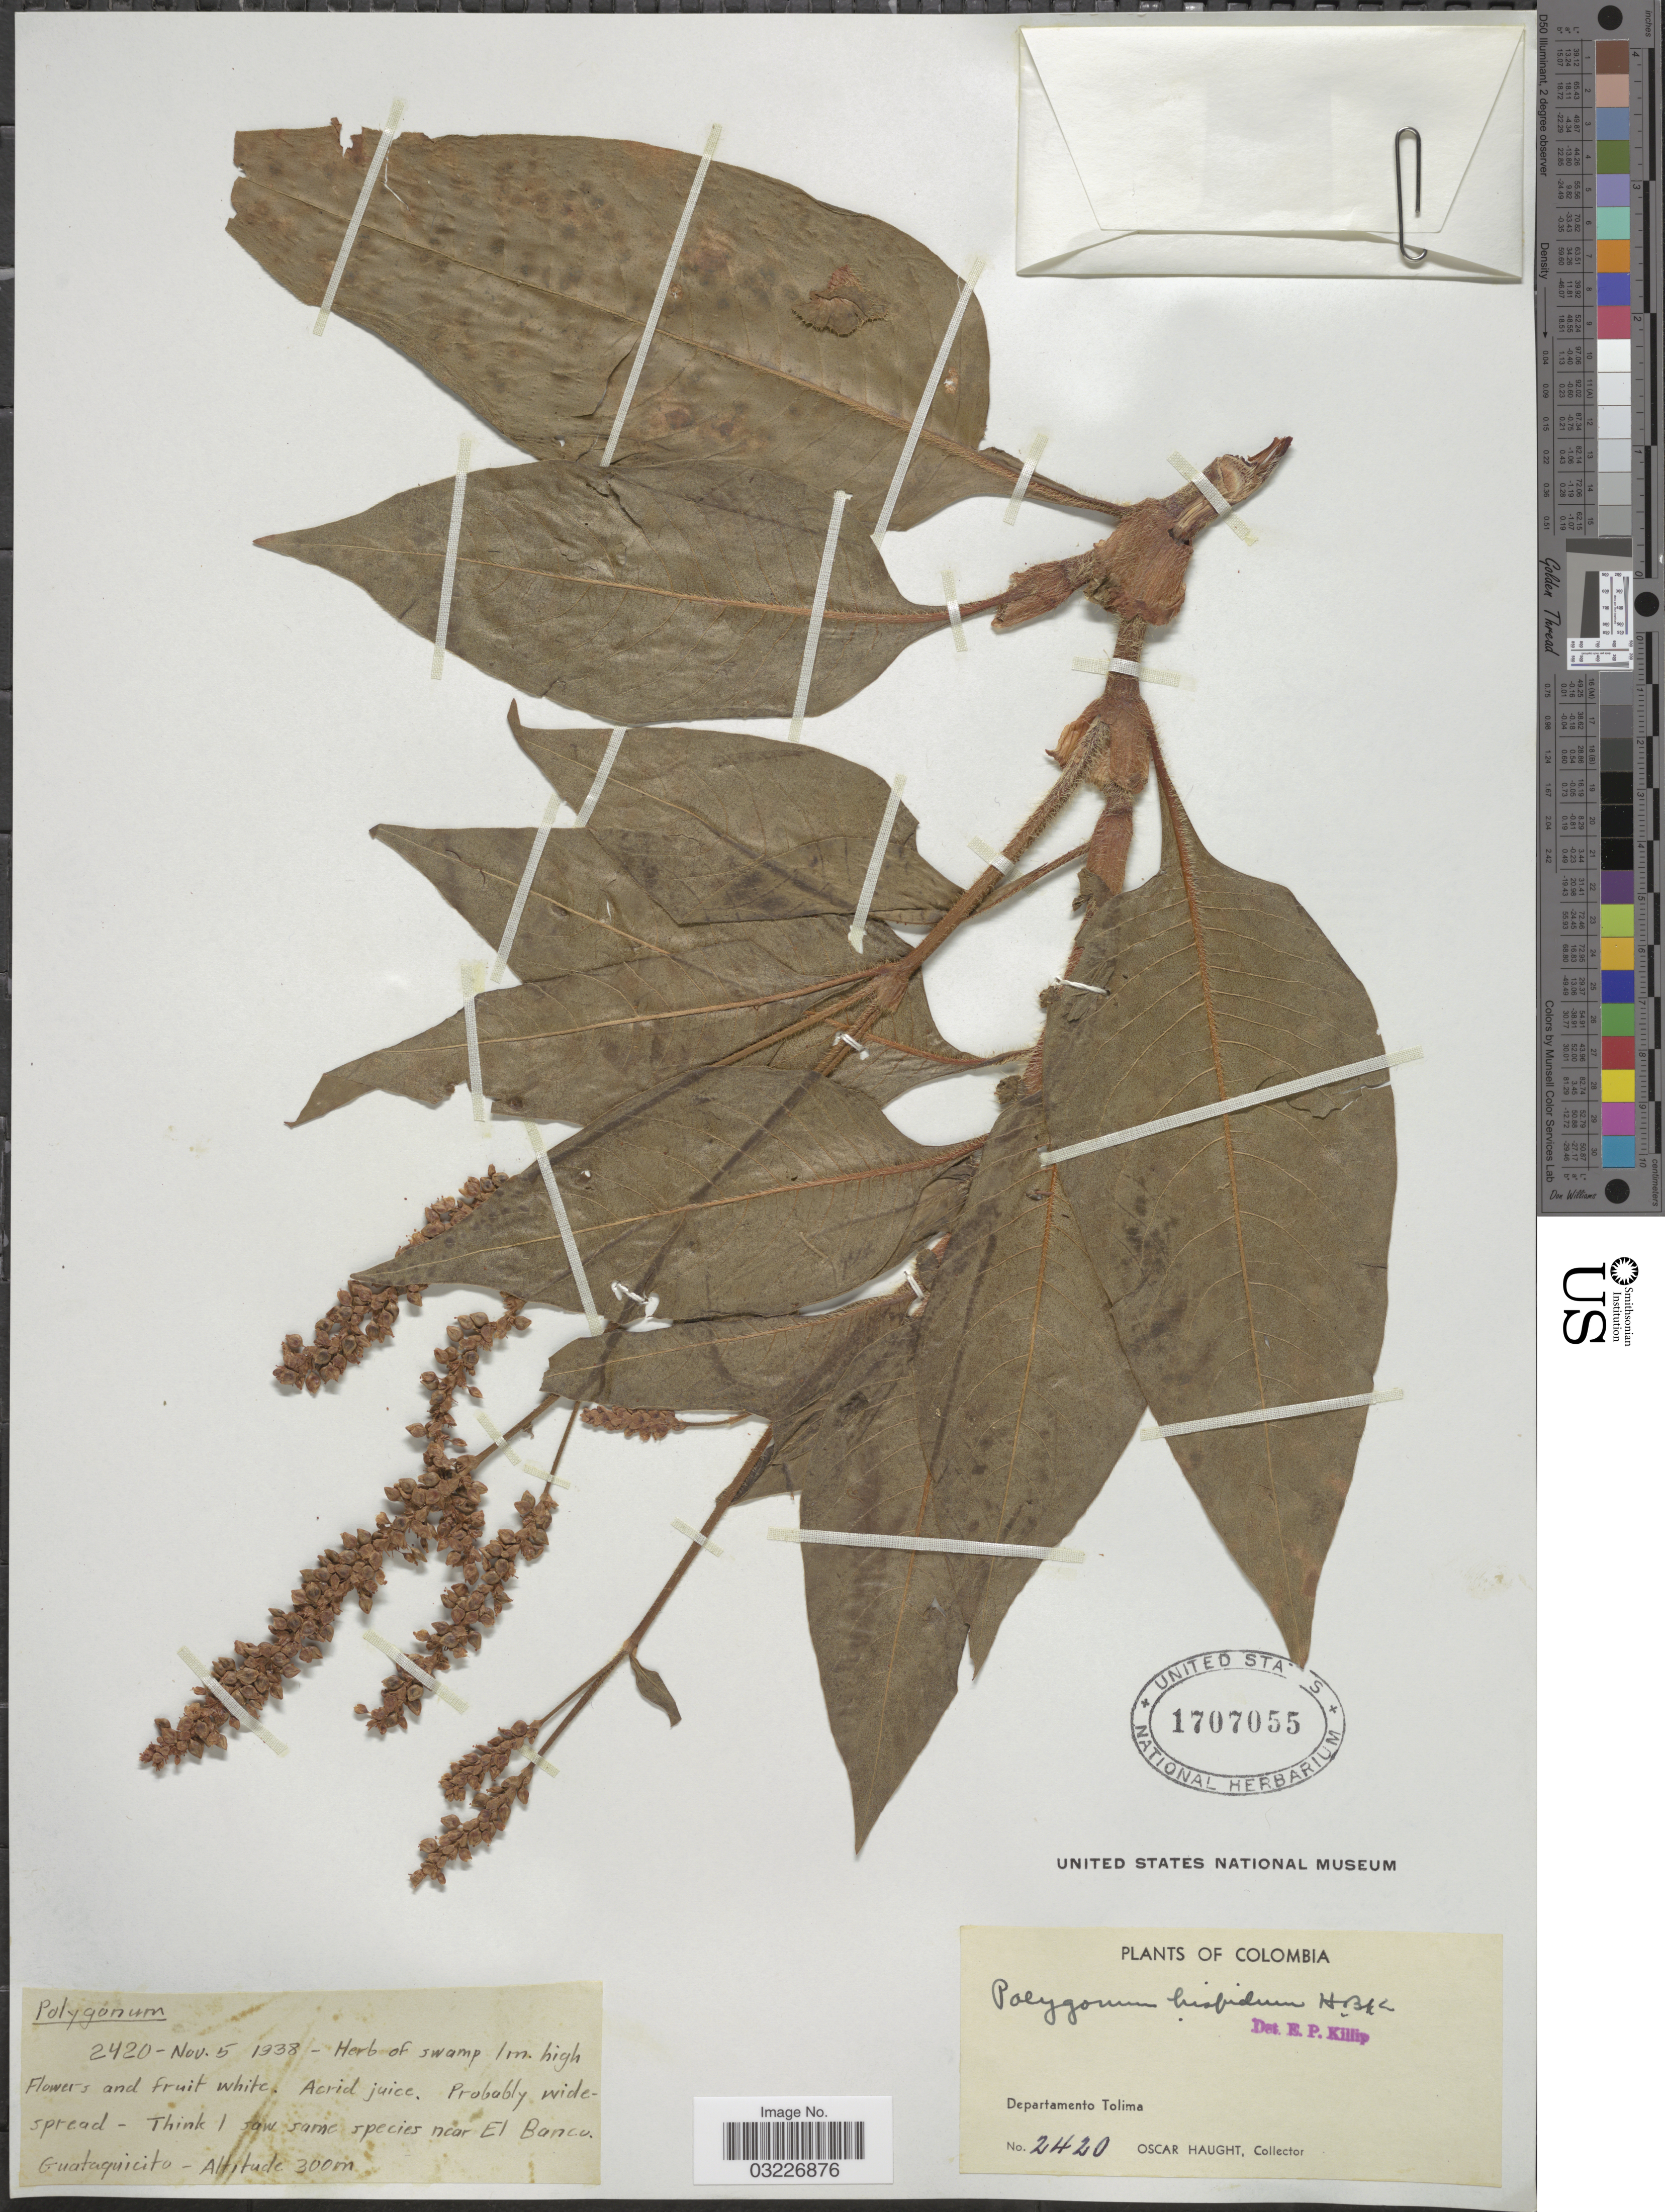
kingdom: Plantae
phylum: Tracheophyta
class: Magnoliopsida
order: Caryophyllales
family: Polygonaceae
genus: Polygonum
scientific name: Polygonum hispidum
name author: Kunth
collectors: O. L. Haught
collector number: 2420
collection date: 1938-11-05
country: Colombia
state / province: Tolima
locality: Near El Banco, Guataquicito, Departamento Tolima.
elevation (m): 300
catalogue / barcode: US 1707055